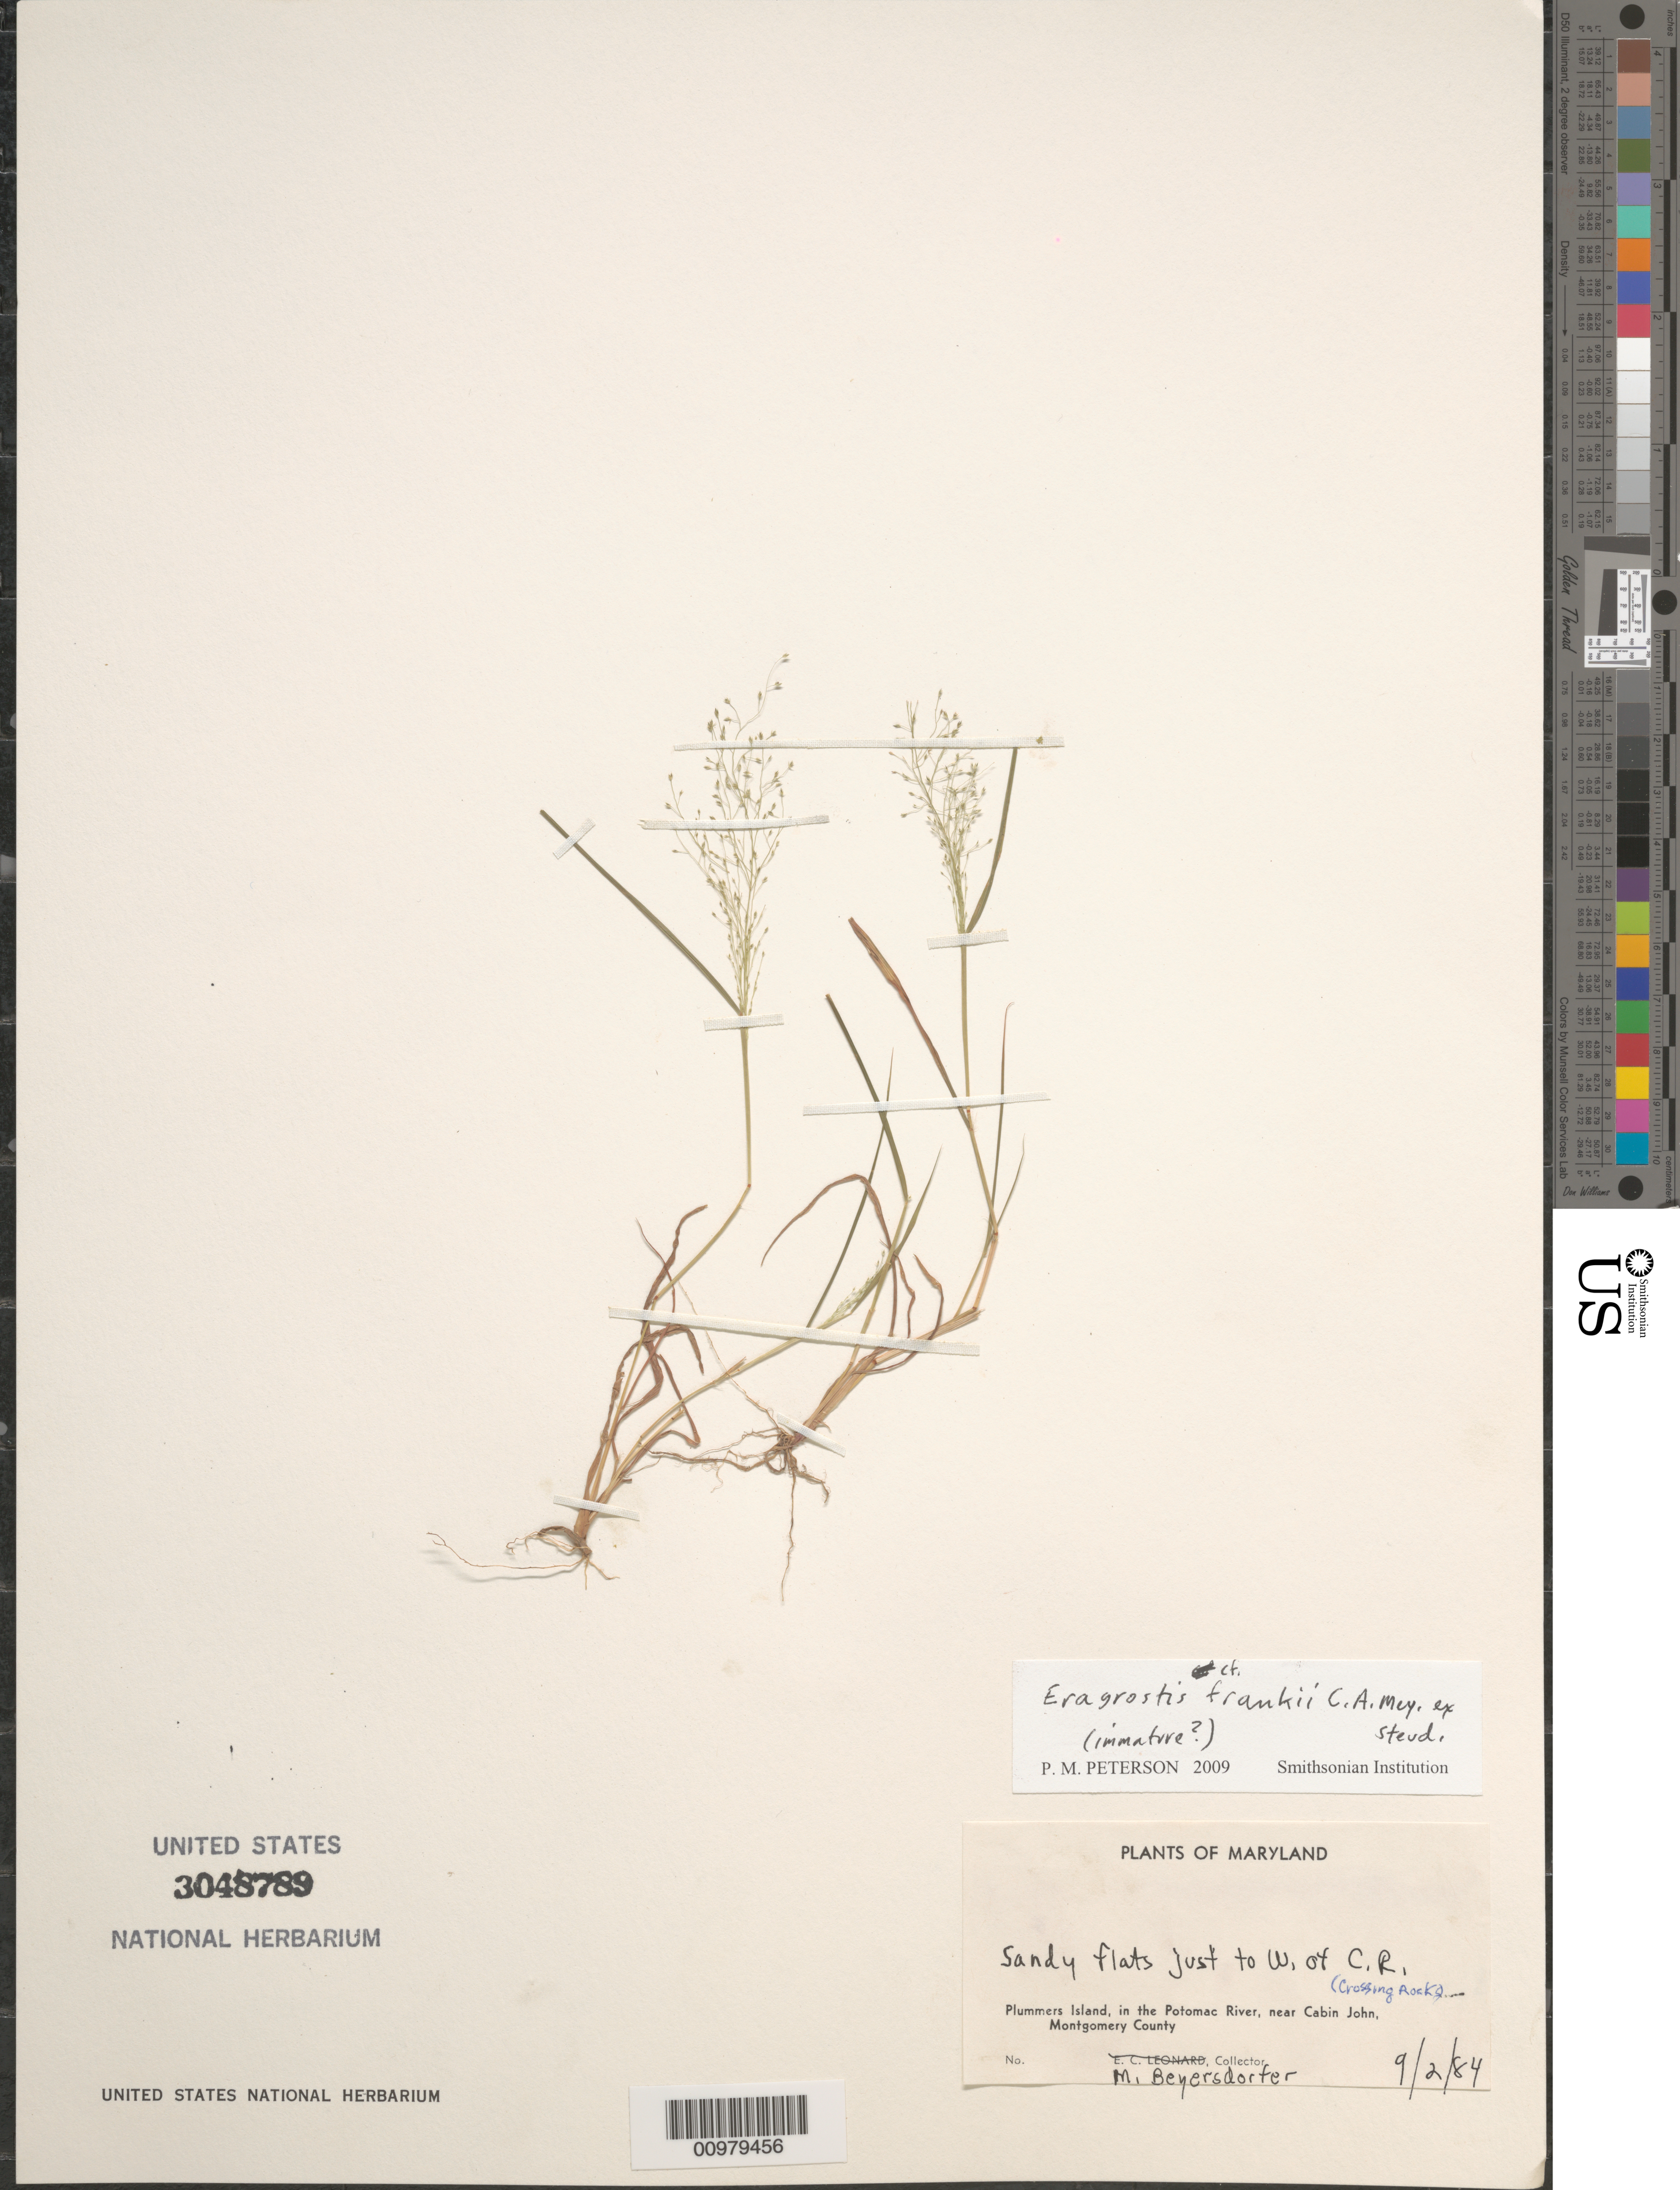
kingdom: Plantae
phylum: Tracheophyta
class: Liliopsida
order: Poales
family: Poaceae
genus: Eragrostis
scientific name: Eragrostis frankii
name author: C.A. Mey. ex Steud.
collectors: M. Beyersdorfer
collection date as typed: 02 Sep 1984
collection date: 1984-09-02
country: United States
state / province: Maryland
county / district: Montgomery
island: Plummers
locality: Plummer's Island; sandy flats just to west of Crossing Rocks.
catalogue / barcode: US 3048789